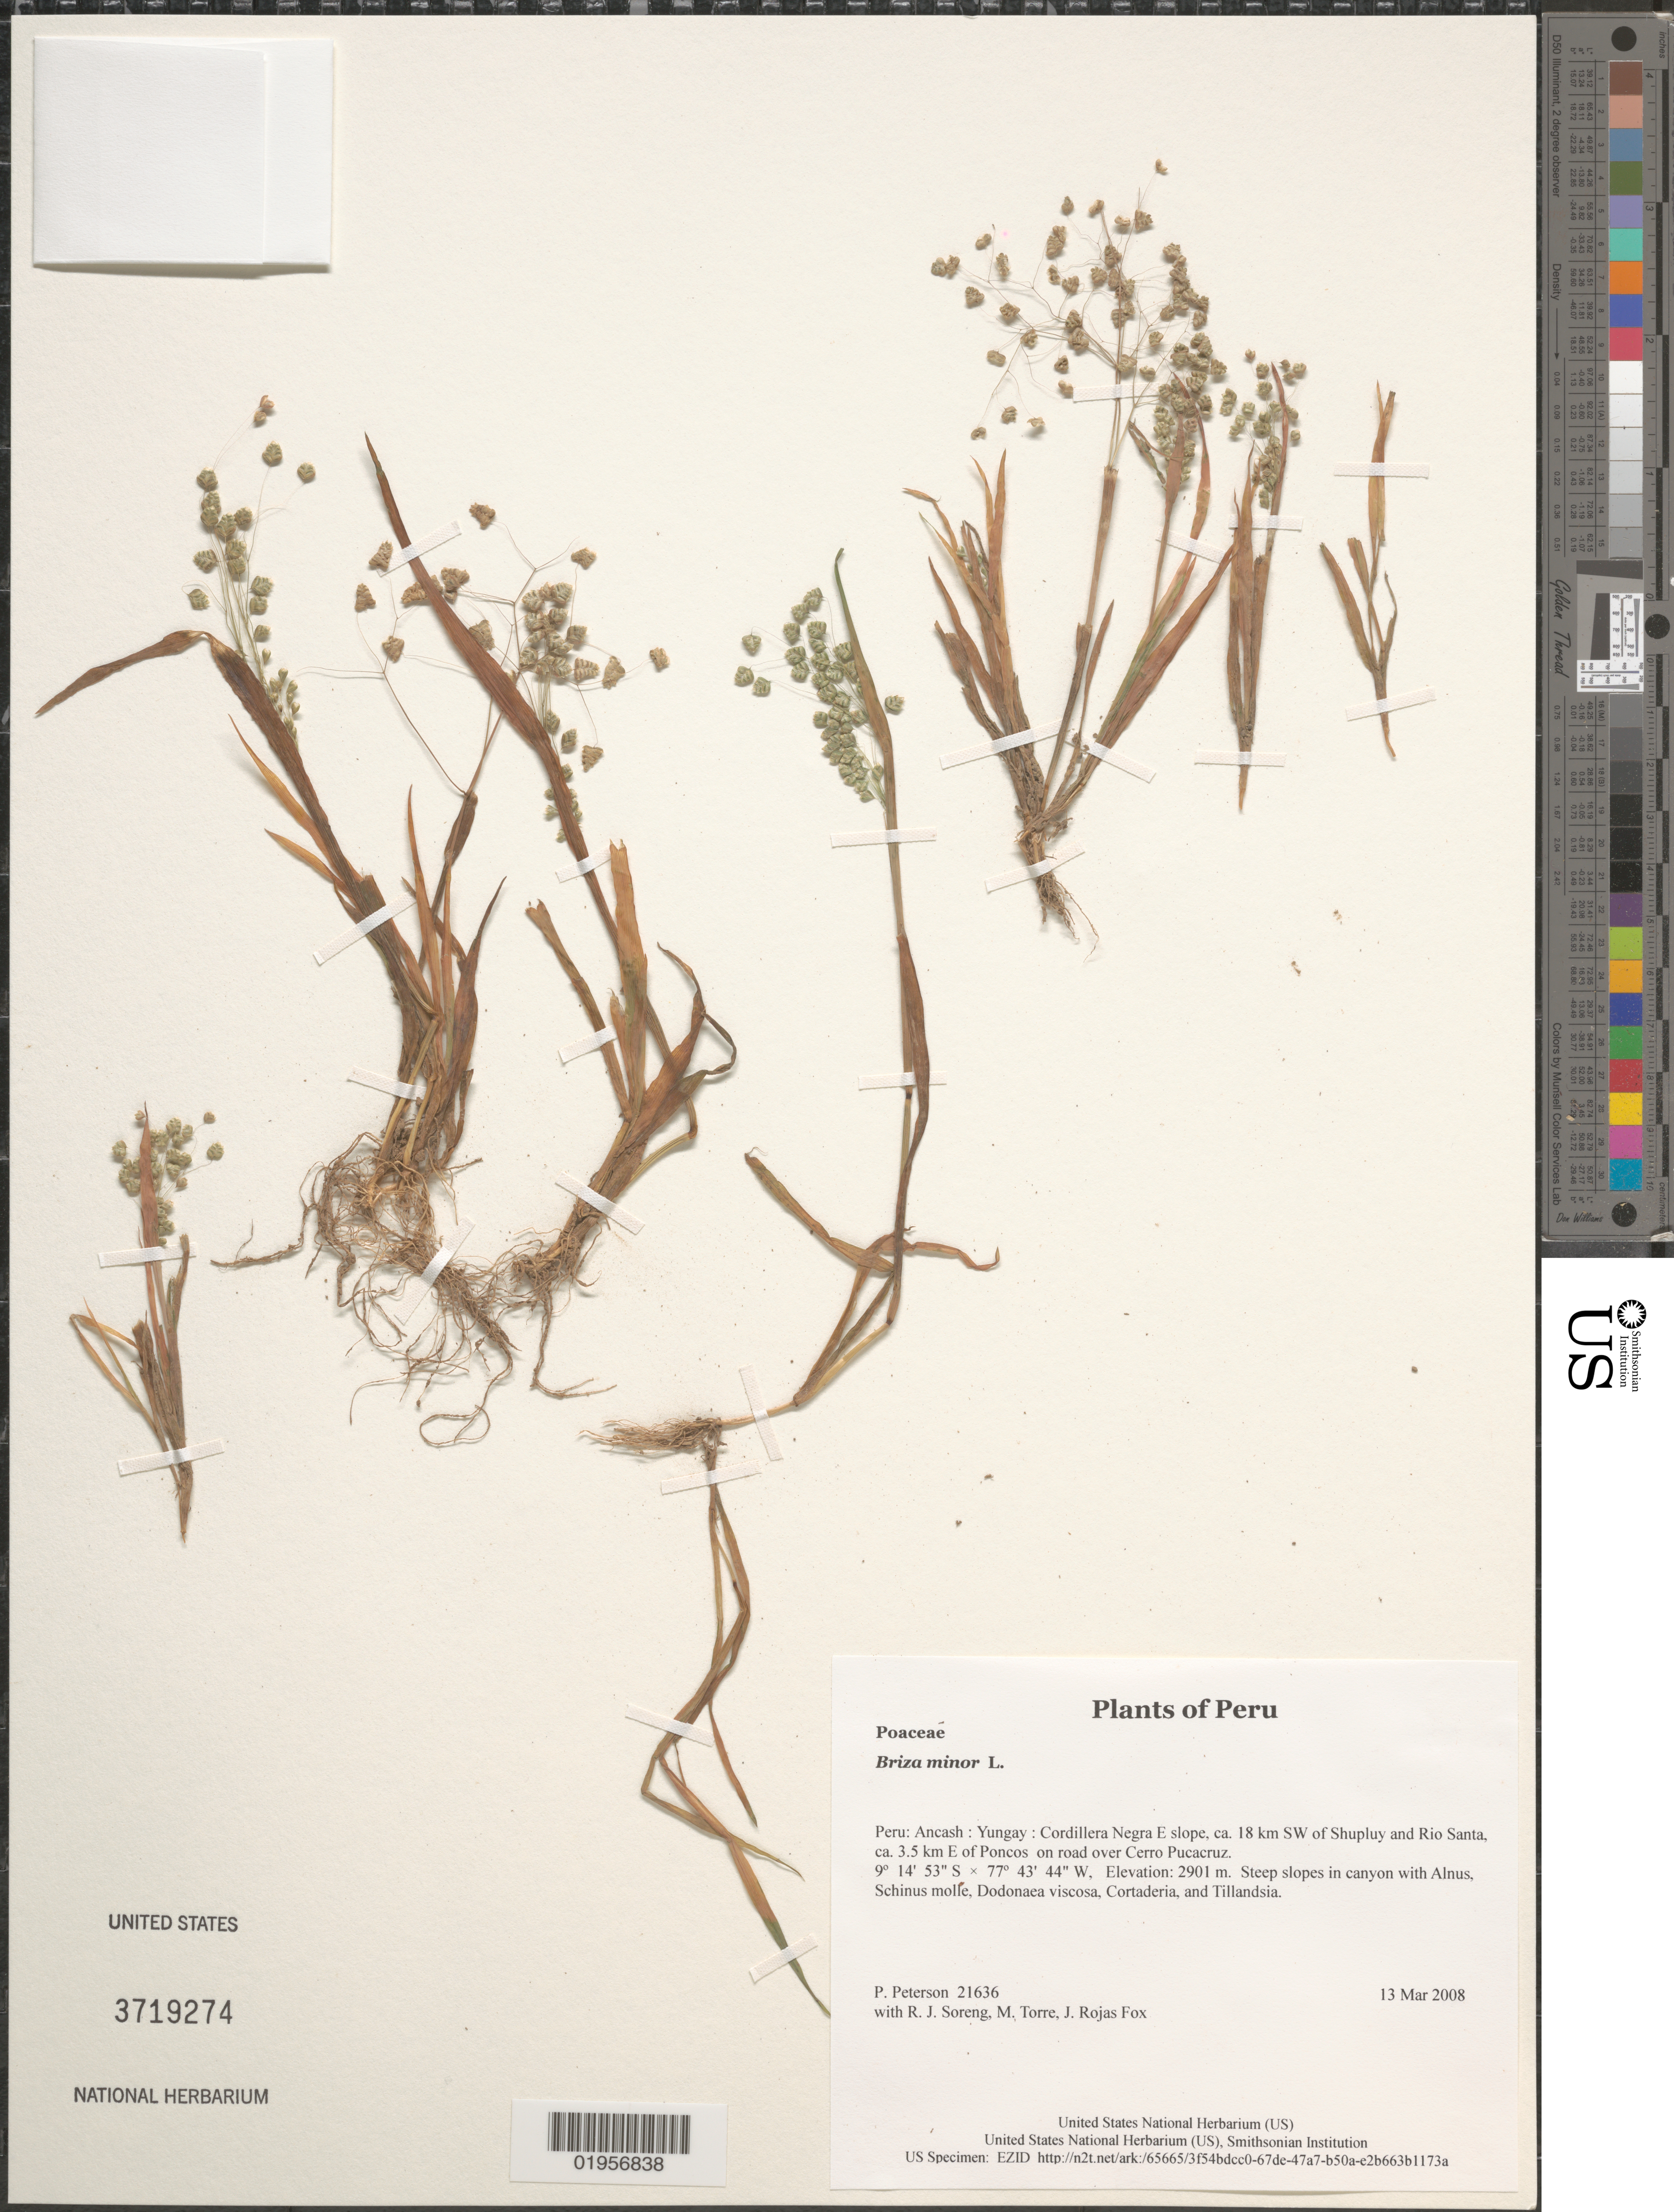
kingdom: Plantae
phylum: Tracheophyta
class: Liliopsida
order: Poales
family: Poaceae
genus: Briza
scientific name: Briza minor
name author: L.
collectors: P. M. Peterson, R. J. Soreng, M. Torre & J. Rojas Fox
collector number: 21636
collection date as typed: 13 Mar 2008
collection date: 2008-03-13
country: Peru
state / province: Ancash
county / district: Yungay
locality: Cordillera Negra E slope, ca. 18 km SW of Shupluy and Rio Santa, ca. 3.5 km E of Poncos on road over Cerro Pucacruz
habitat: Steep slopes in canyon with Alnus, Schinus molle, Dodonaea viscosa, Cortaderia, and Tillandsia.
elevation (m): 2901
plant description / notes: US, USM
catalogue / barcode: US 3719274